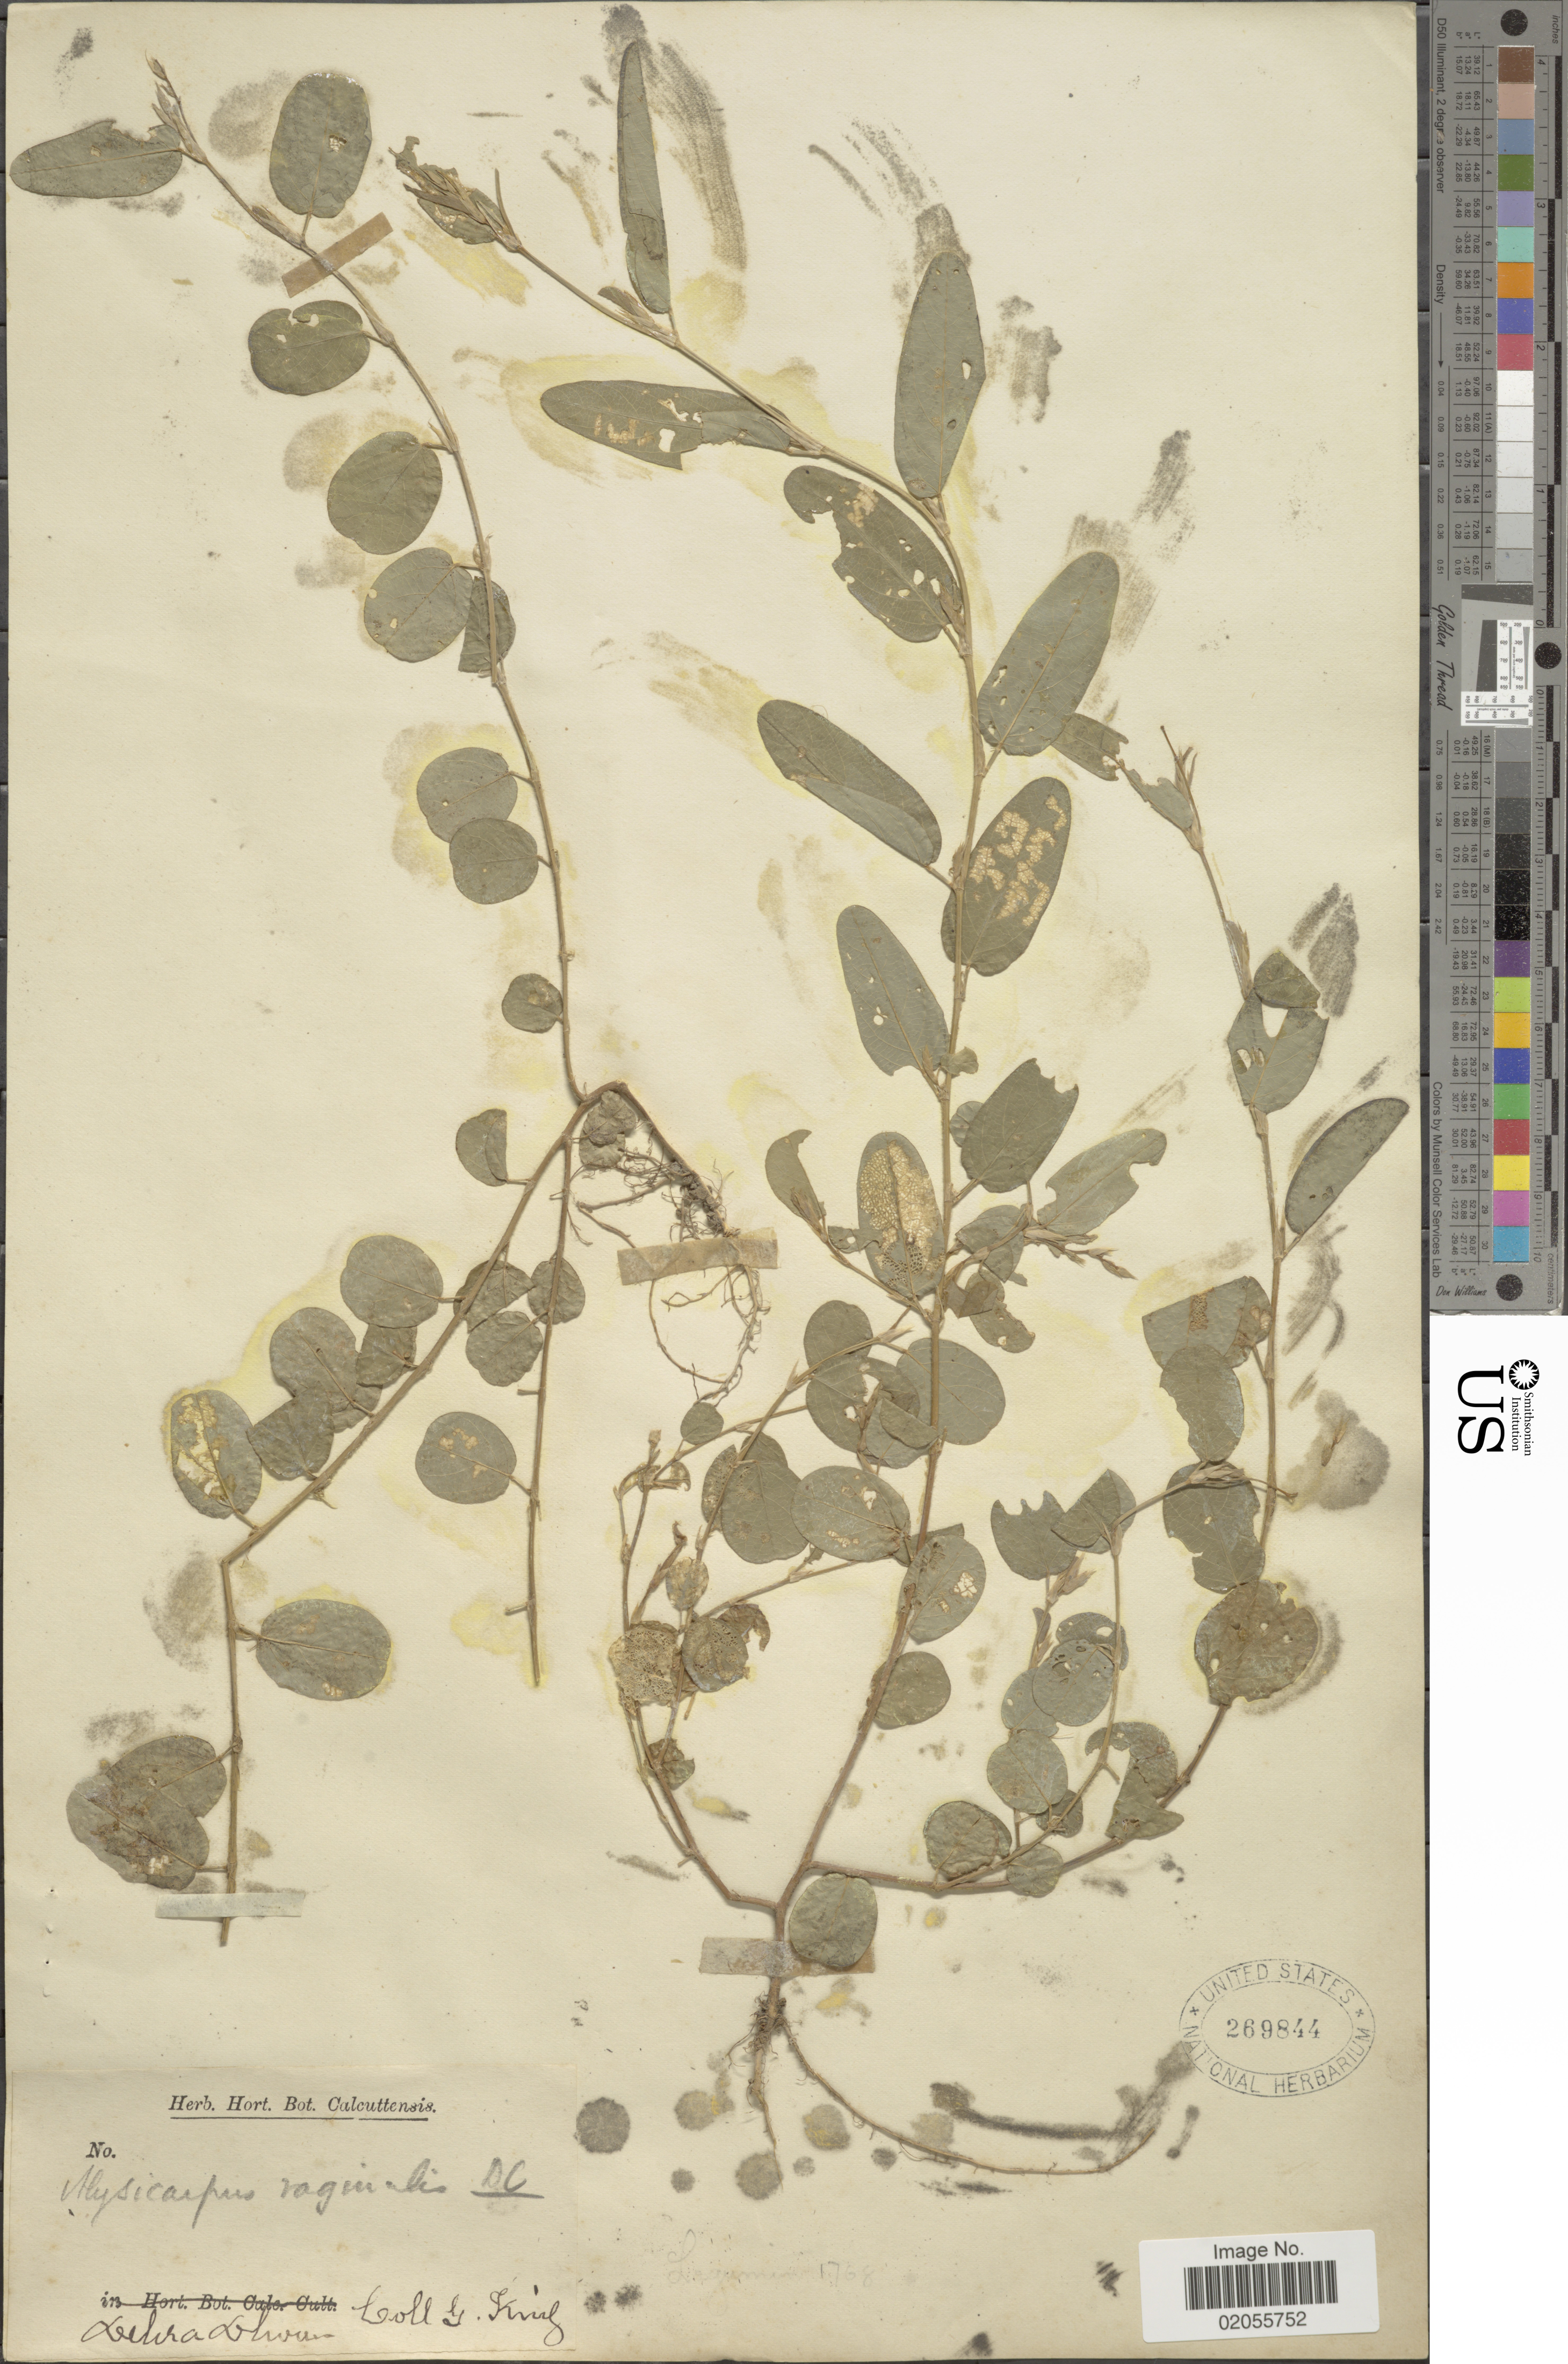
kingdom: Plantae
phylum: Tracheophyta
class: Magnoliopsida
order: Fabales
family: Fabaceae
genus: Alysicarpus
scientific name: Alysicarpus vaginalis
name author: (L.) DC.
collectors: S. Kurz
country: India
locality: Dehra Dhoon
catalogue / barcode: US 269844